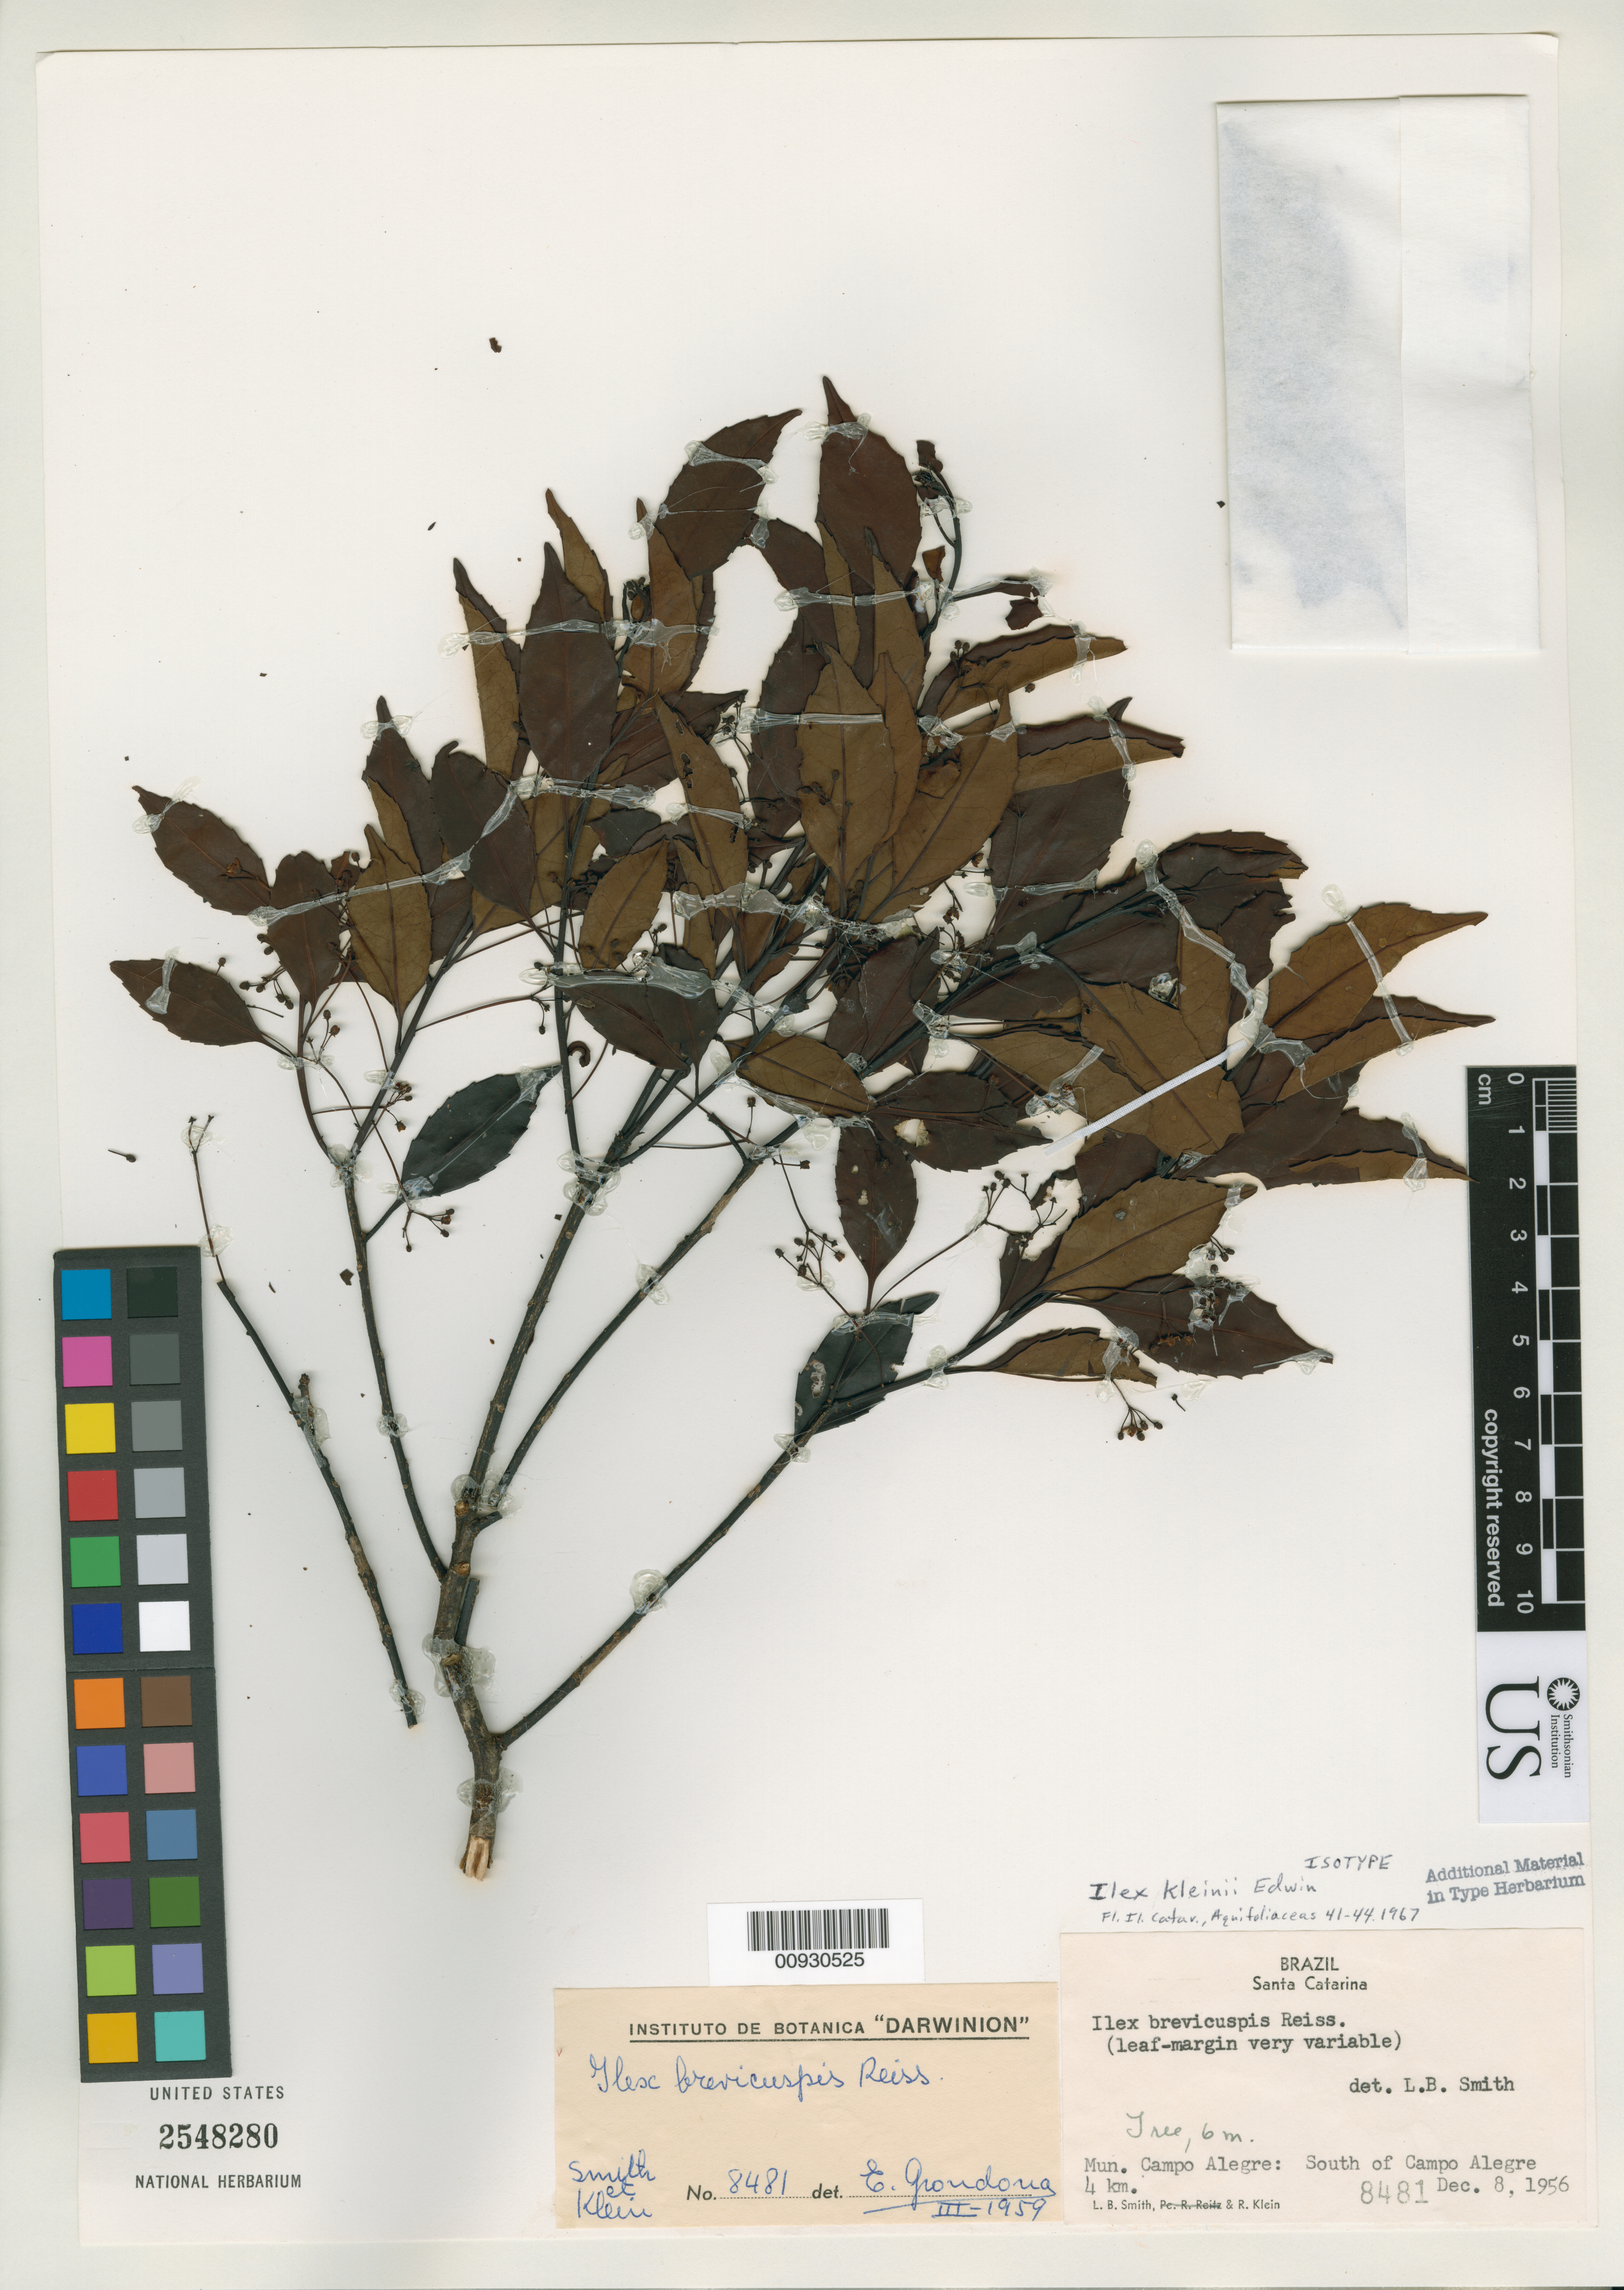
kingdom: Plantae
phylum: Tracheophyta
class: Magnoliopsida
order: Aquifoliales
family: Aquifoliaceae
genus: Ilex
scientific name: Ilex kleinii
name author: Edwin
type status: Isotype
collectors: L. Smith & R. M. Klein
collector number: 8481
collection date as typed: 08 Dec 1956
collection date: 1956-12-08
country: Brazil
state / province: Santa Catarina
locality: South of Campo Alegre.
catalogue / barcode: US 2548280